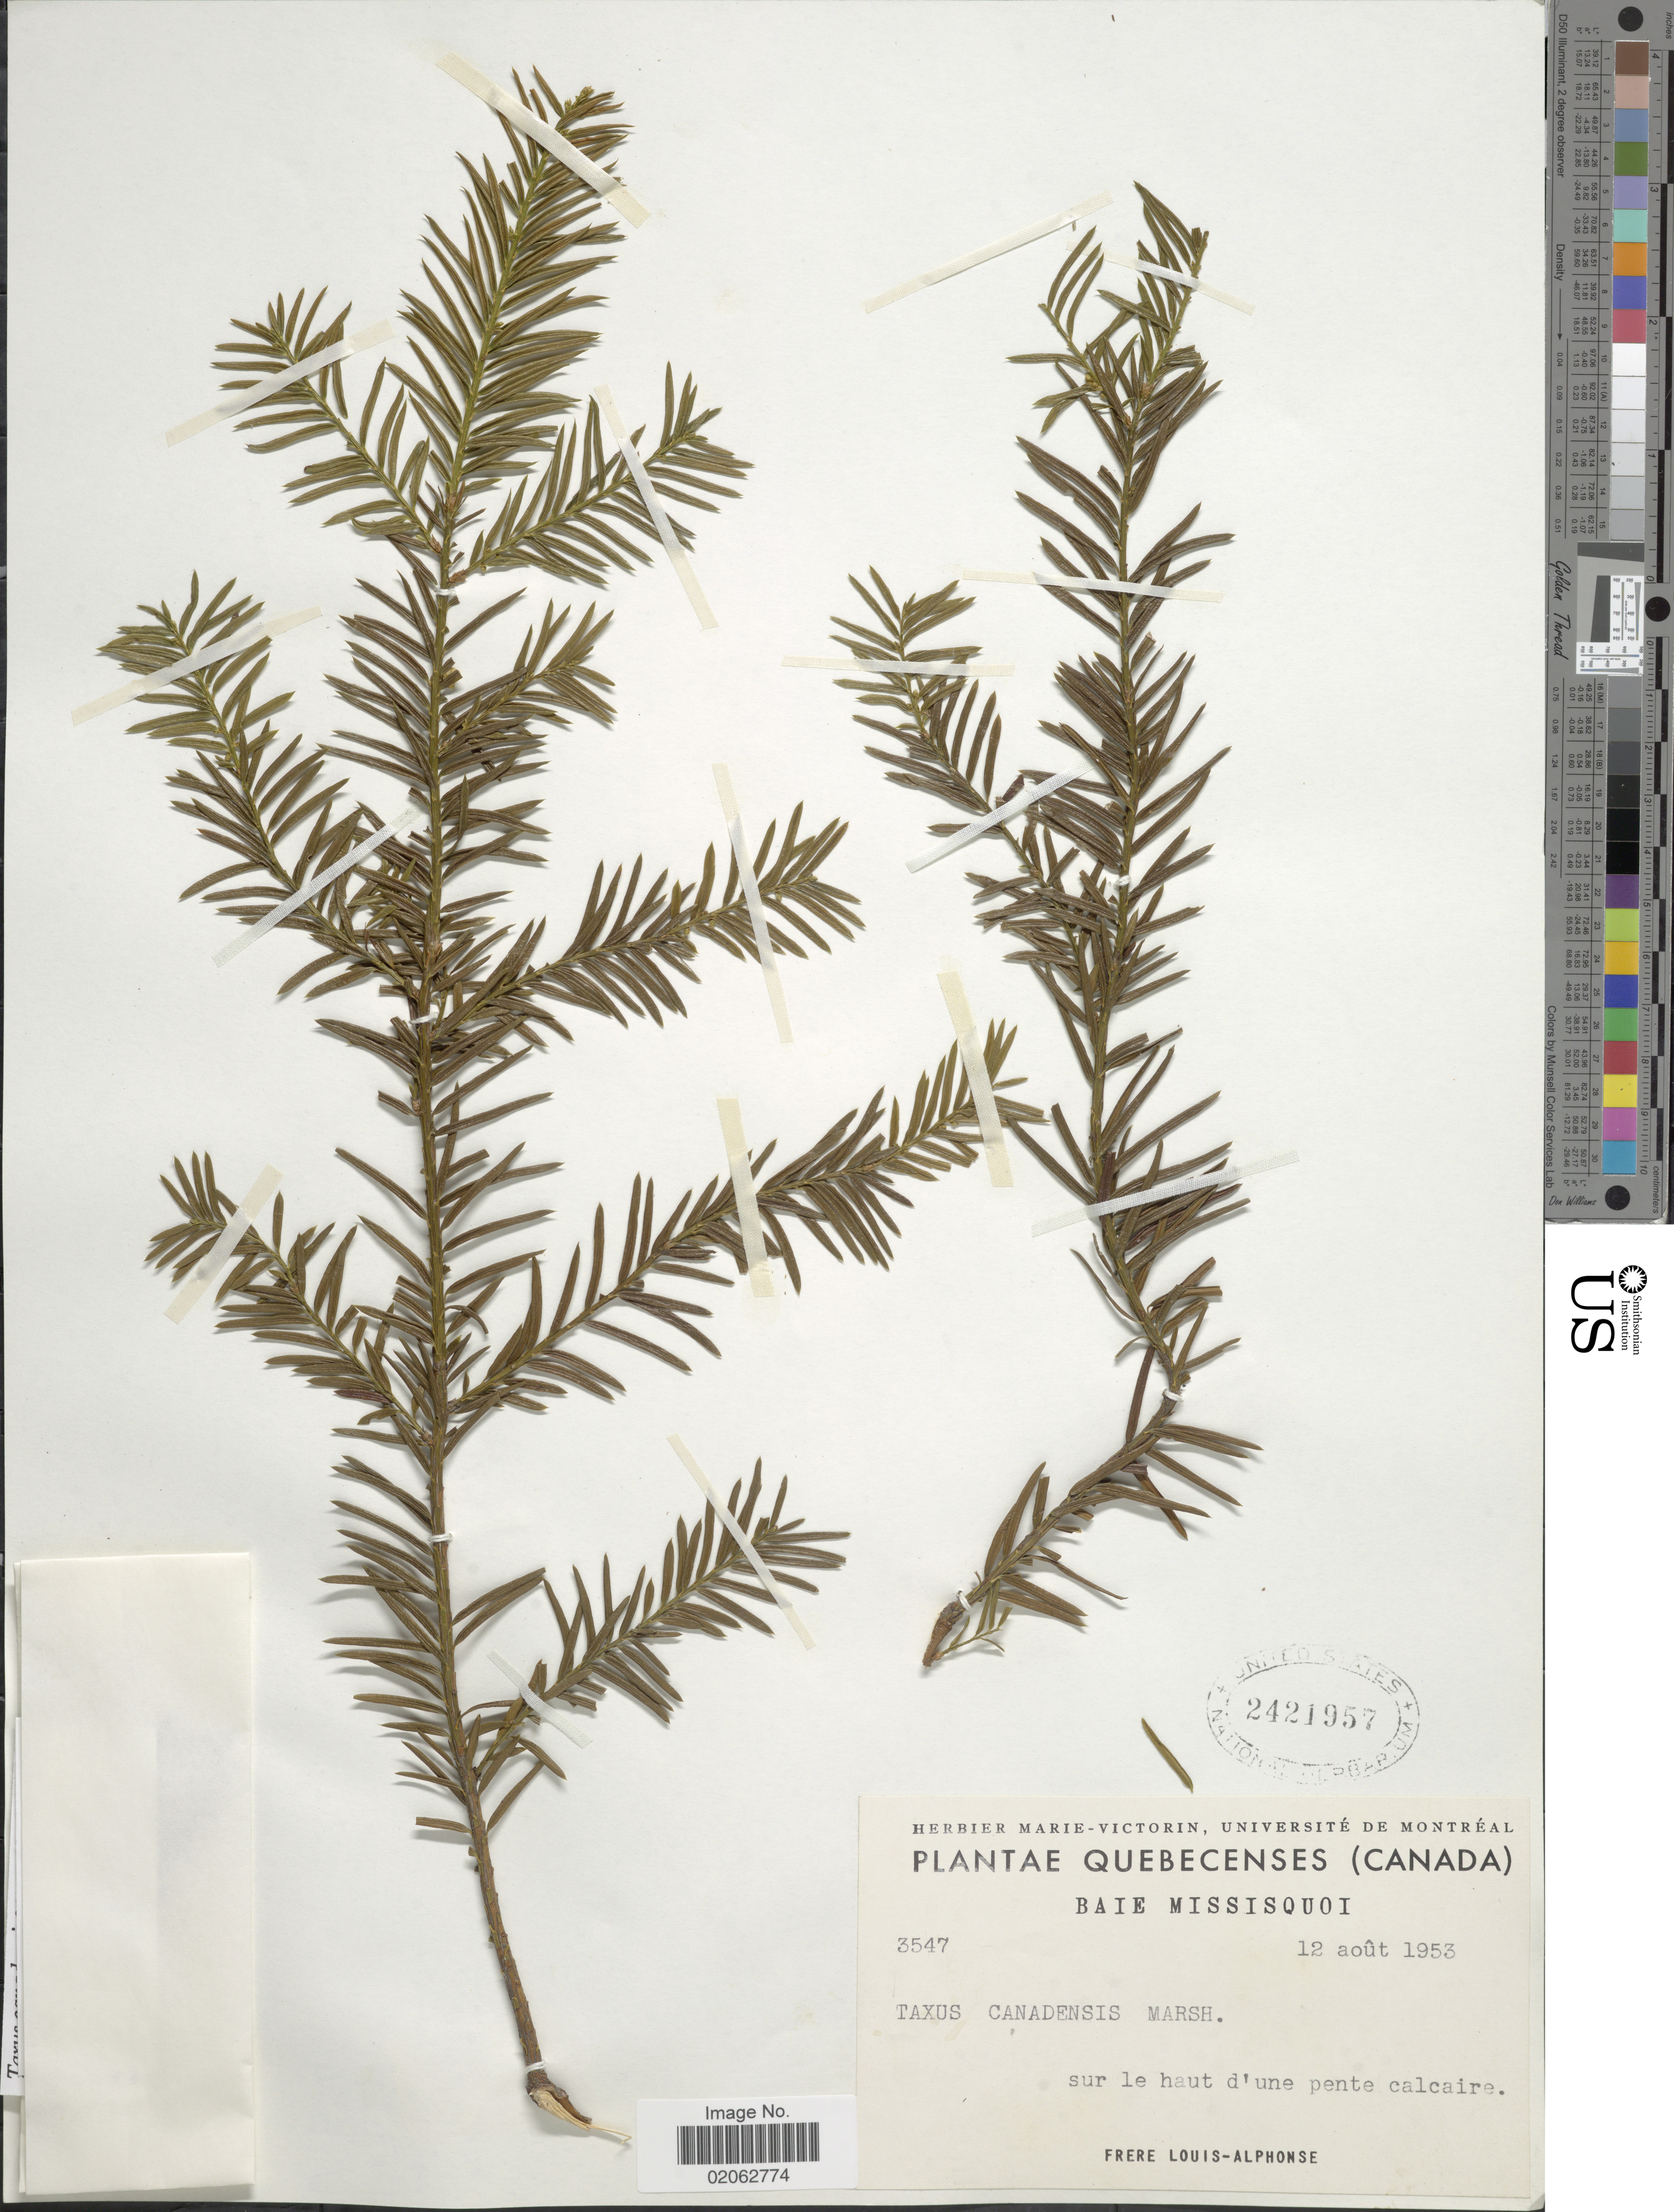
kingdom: Plantae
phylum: Tracheophyta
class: Pinopsida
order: Pinales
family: Taxaceae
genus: Taxus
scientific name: Taxus canadensis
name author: Marshall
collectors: Louis-Alphonse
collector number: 3547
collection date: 1953-08-12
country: Canada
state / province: Quebec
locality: Quebecenses (Canada) Baie Missisqouoi, sur le haaut d'une pente calcaire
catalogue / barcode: US 242957